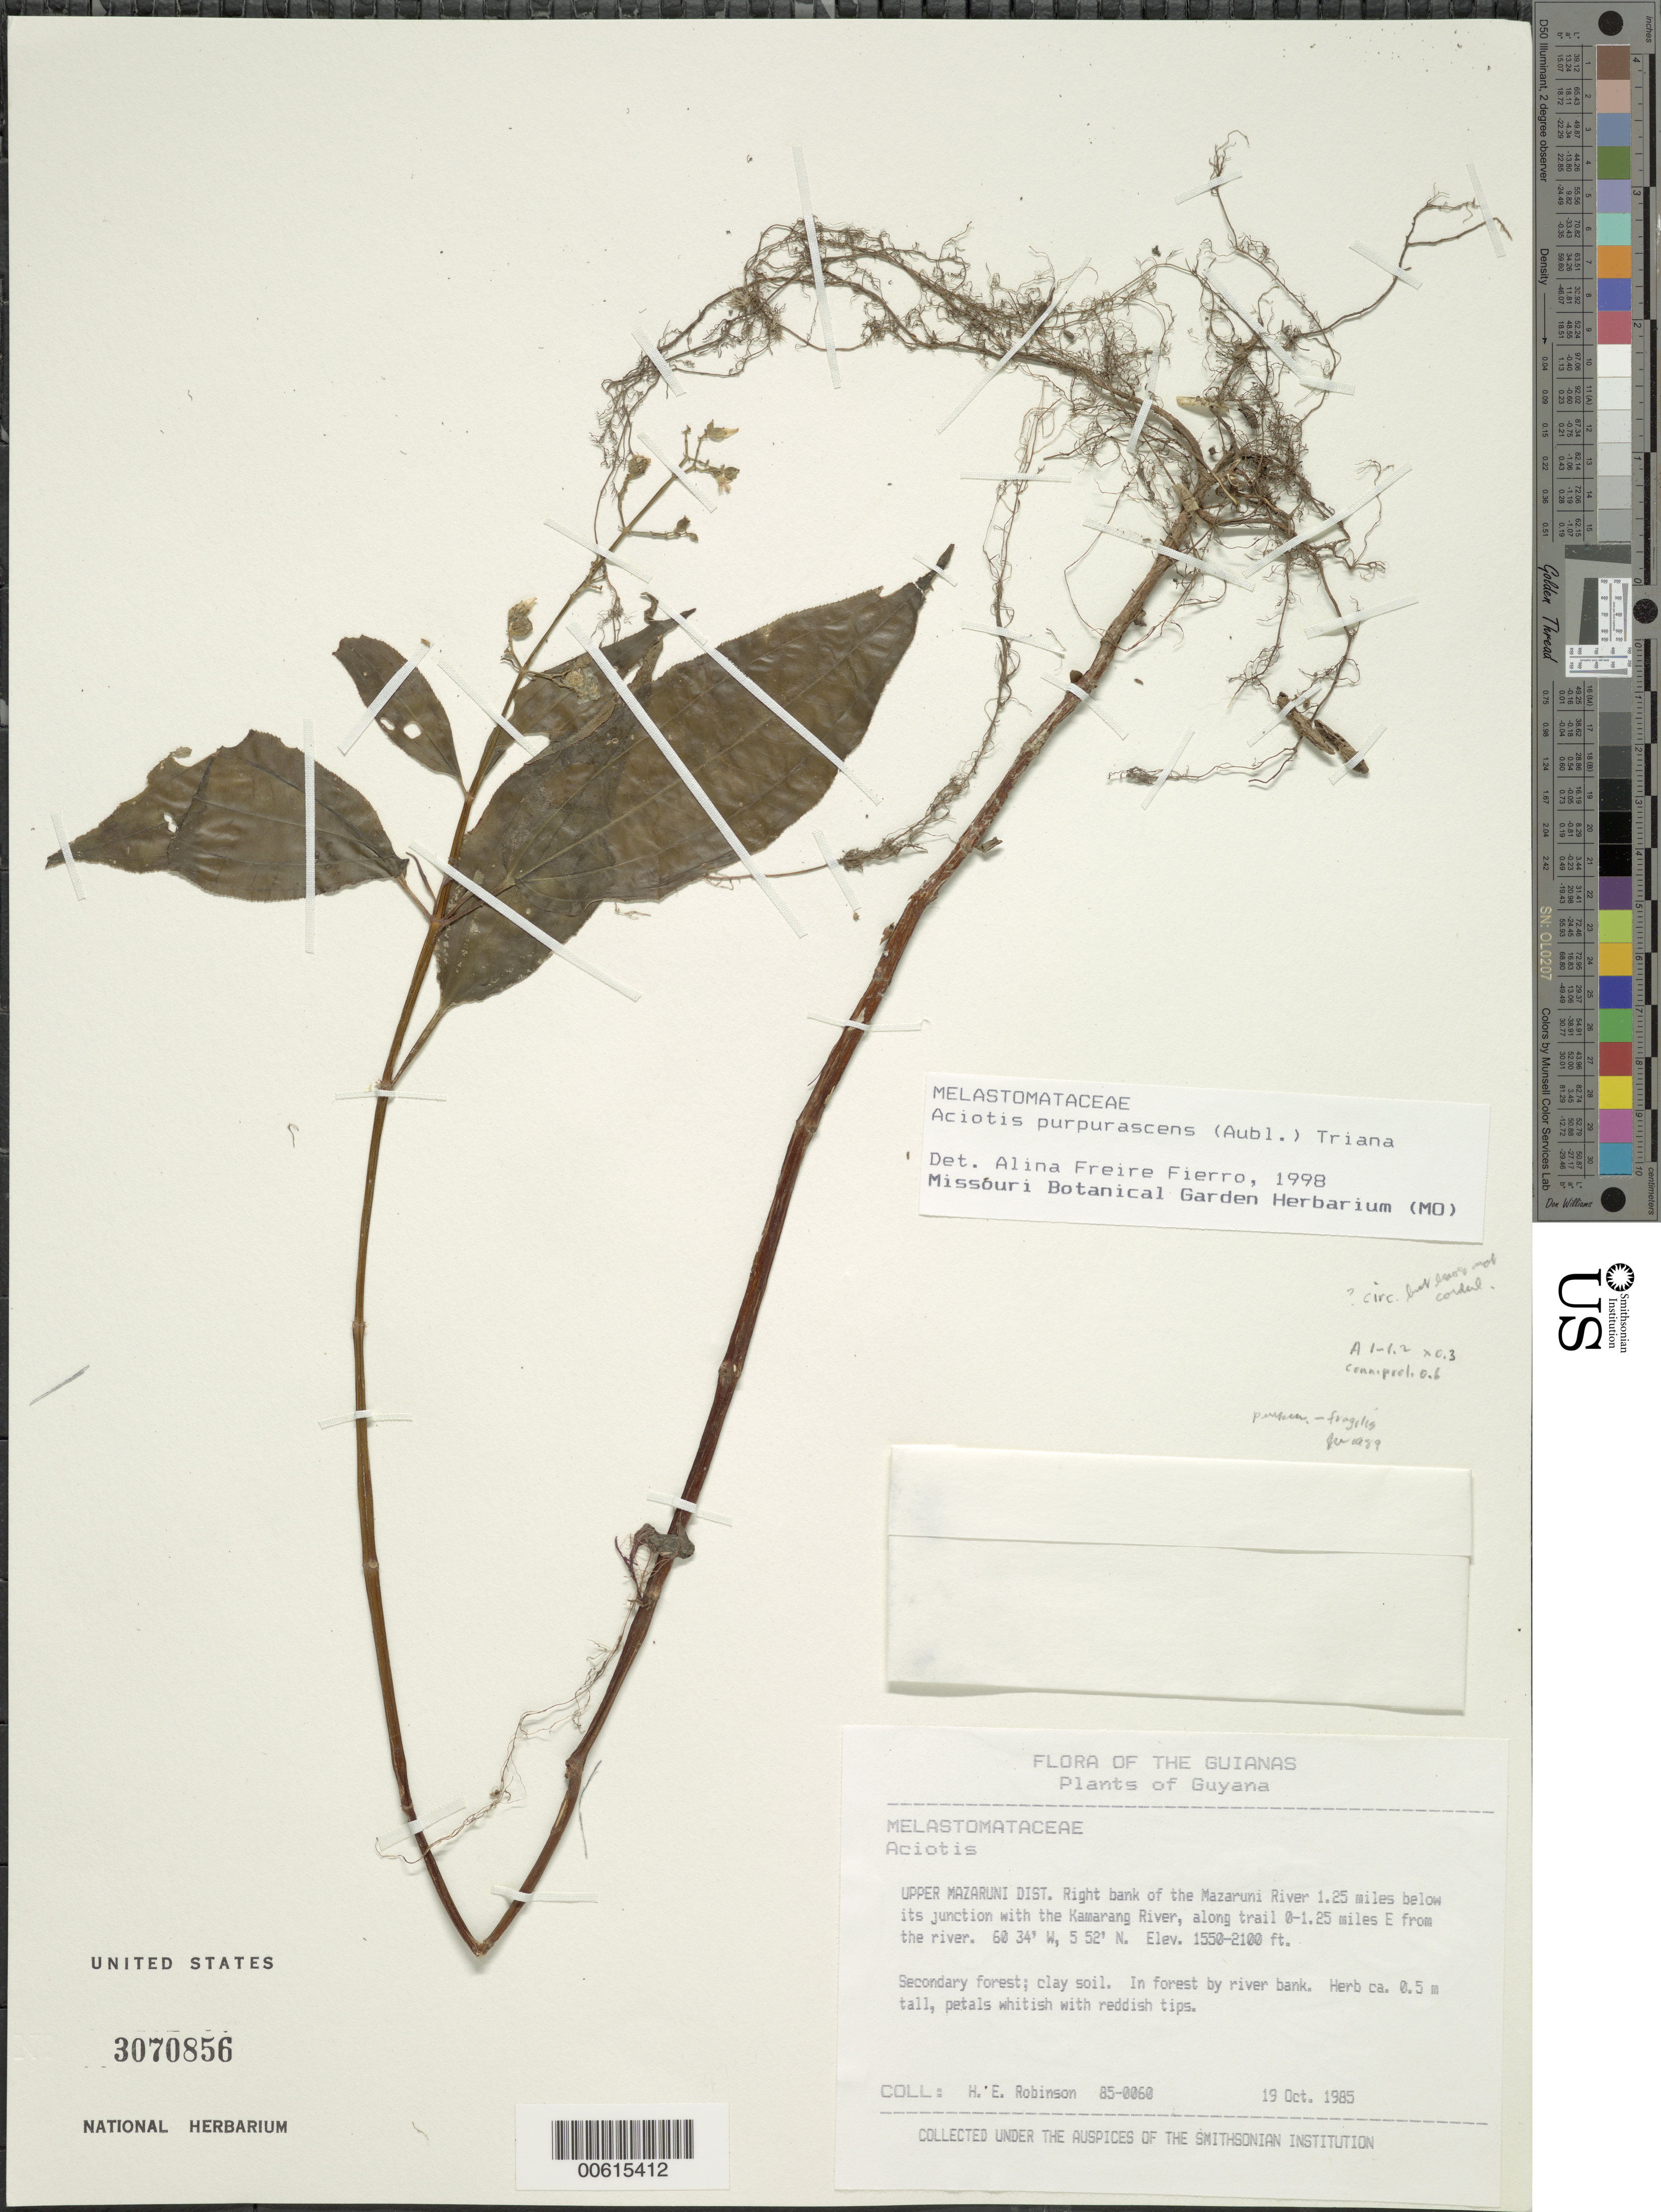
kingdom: Plantae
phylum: Tracheophyta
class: Magnoliopsida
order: Myrtales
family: Melastomataceae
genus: Aciotis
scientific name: Aciotis sp.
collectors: H. Robinson & D. B. Lellinger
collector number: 850060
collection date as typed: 18 October 1985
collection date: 1985-10-18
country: Guyana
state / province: Cuyuni-Mazaruni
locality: Along trail to 2 km E of Mazaruni R, 2.4 km below junction with Kamarang R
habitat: Secondary forest by river bank, clay soil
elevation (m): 472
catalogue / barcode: US 3070856